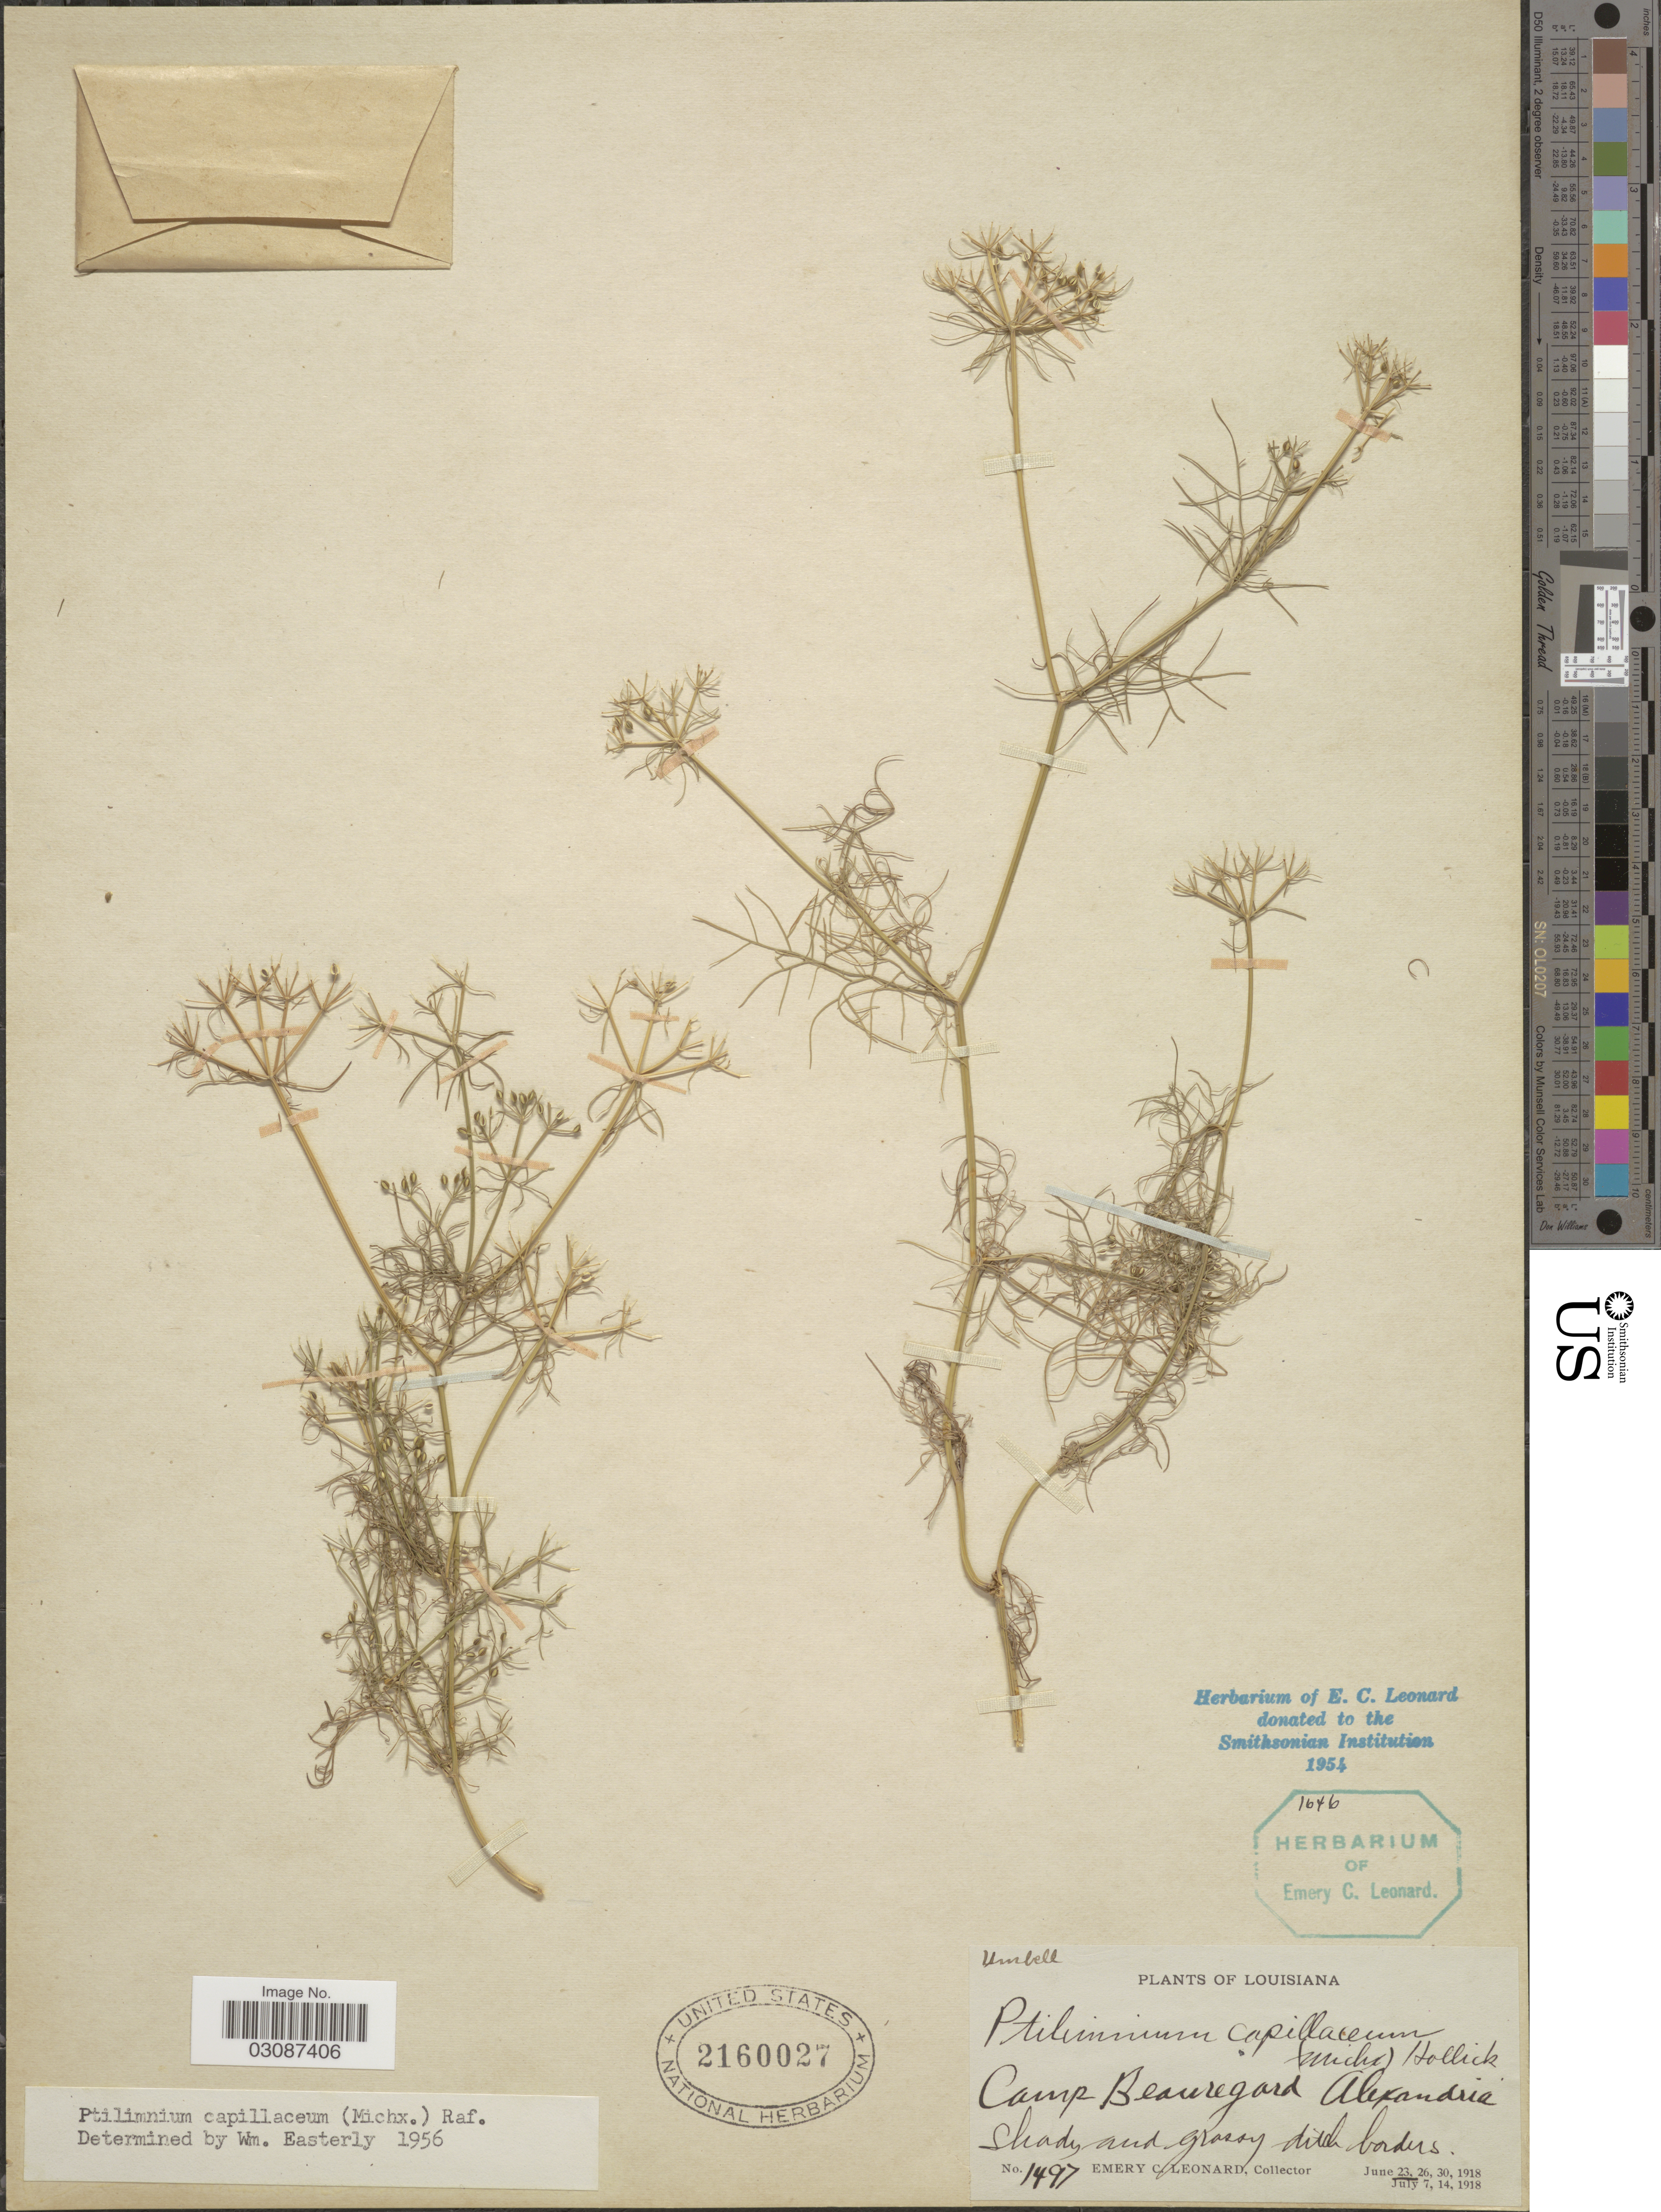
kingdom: Plantae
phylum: Tracheophyta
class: Magnoliopsida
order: Apiales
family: Apiaceae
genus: Ptilimnium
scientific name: Ptilimnium capillaceum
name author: (Michx.) Raf.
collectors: E. C. Leonard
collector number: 1497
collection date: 1918-06-23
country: United States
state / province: Louisiana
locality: Camp Beauregard, Alexandria.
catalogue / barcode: US 2160027